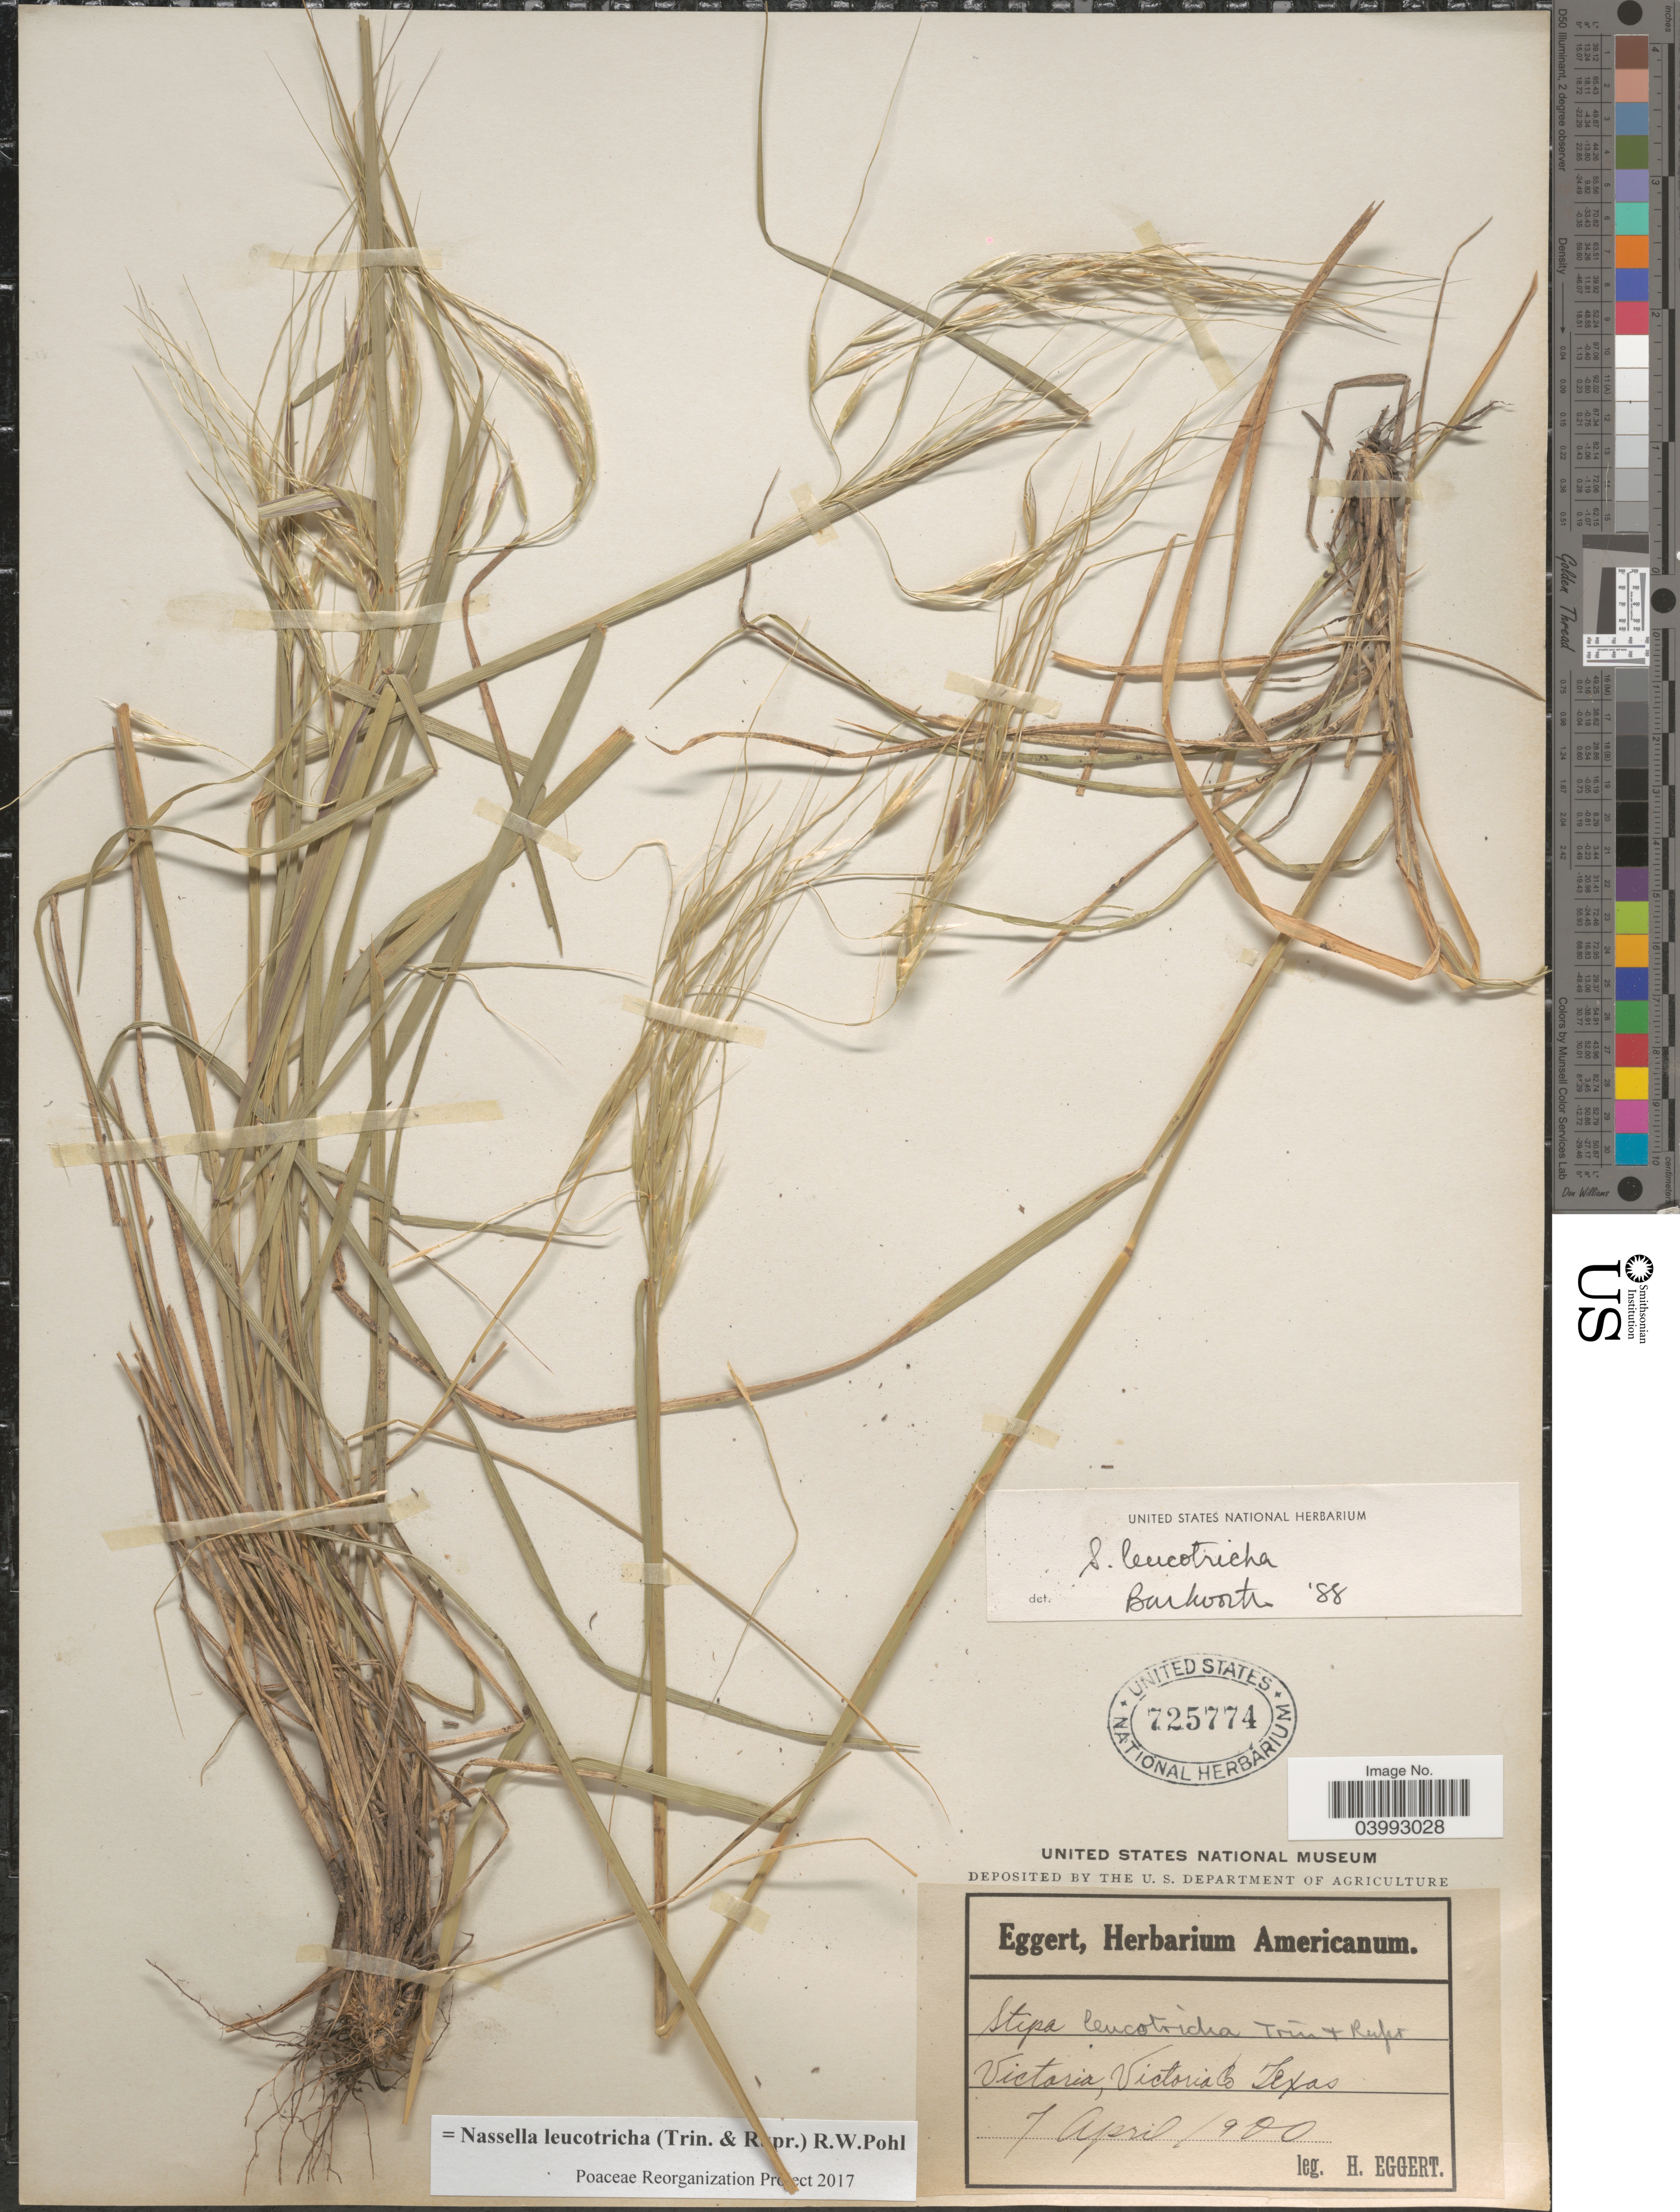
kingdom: Plantae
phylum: Tracheophyta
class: Liliopsida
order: Poales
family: Poaceae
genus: Nassella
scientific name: Nassella leucotricha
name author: (Trin. & Rupr.) R.W. Pohl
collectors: H. Eggert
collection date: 1900-04-07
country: United States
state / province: Texas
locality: Victoria, Victoria Co.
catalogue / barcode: US 725774